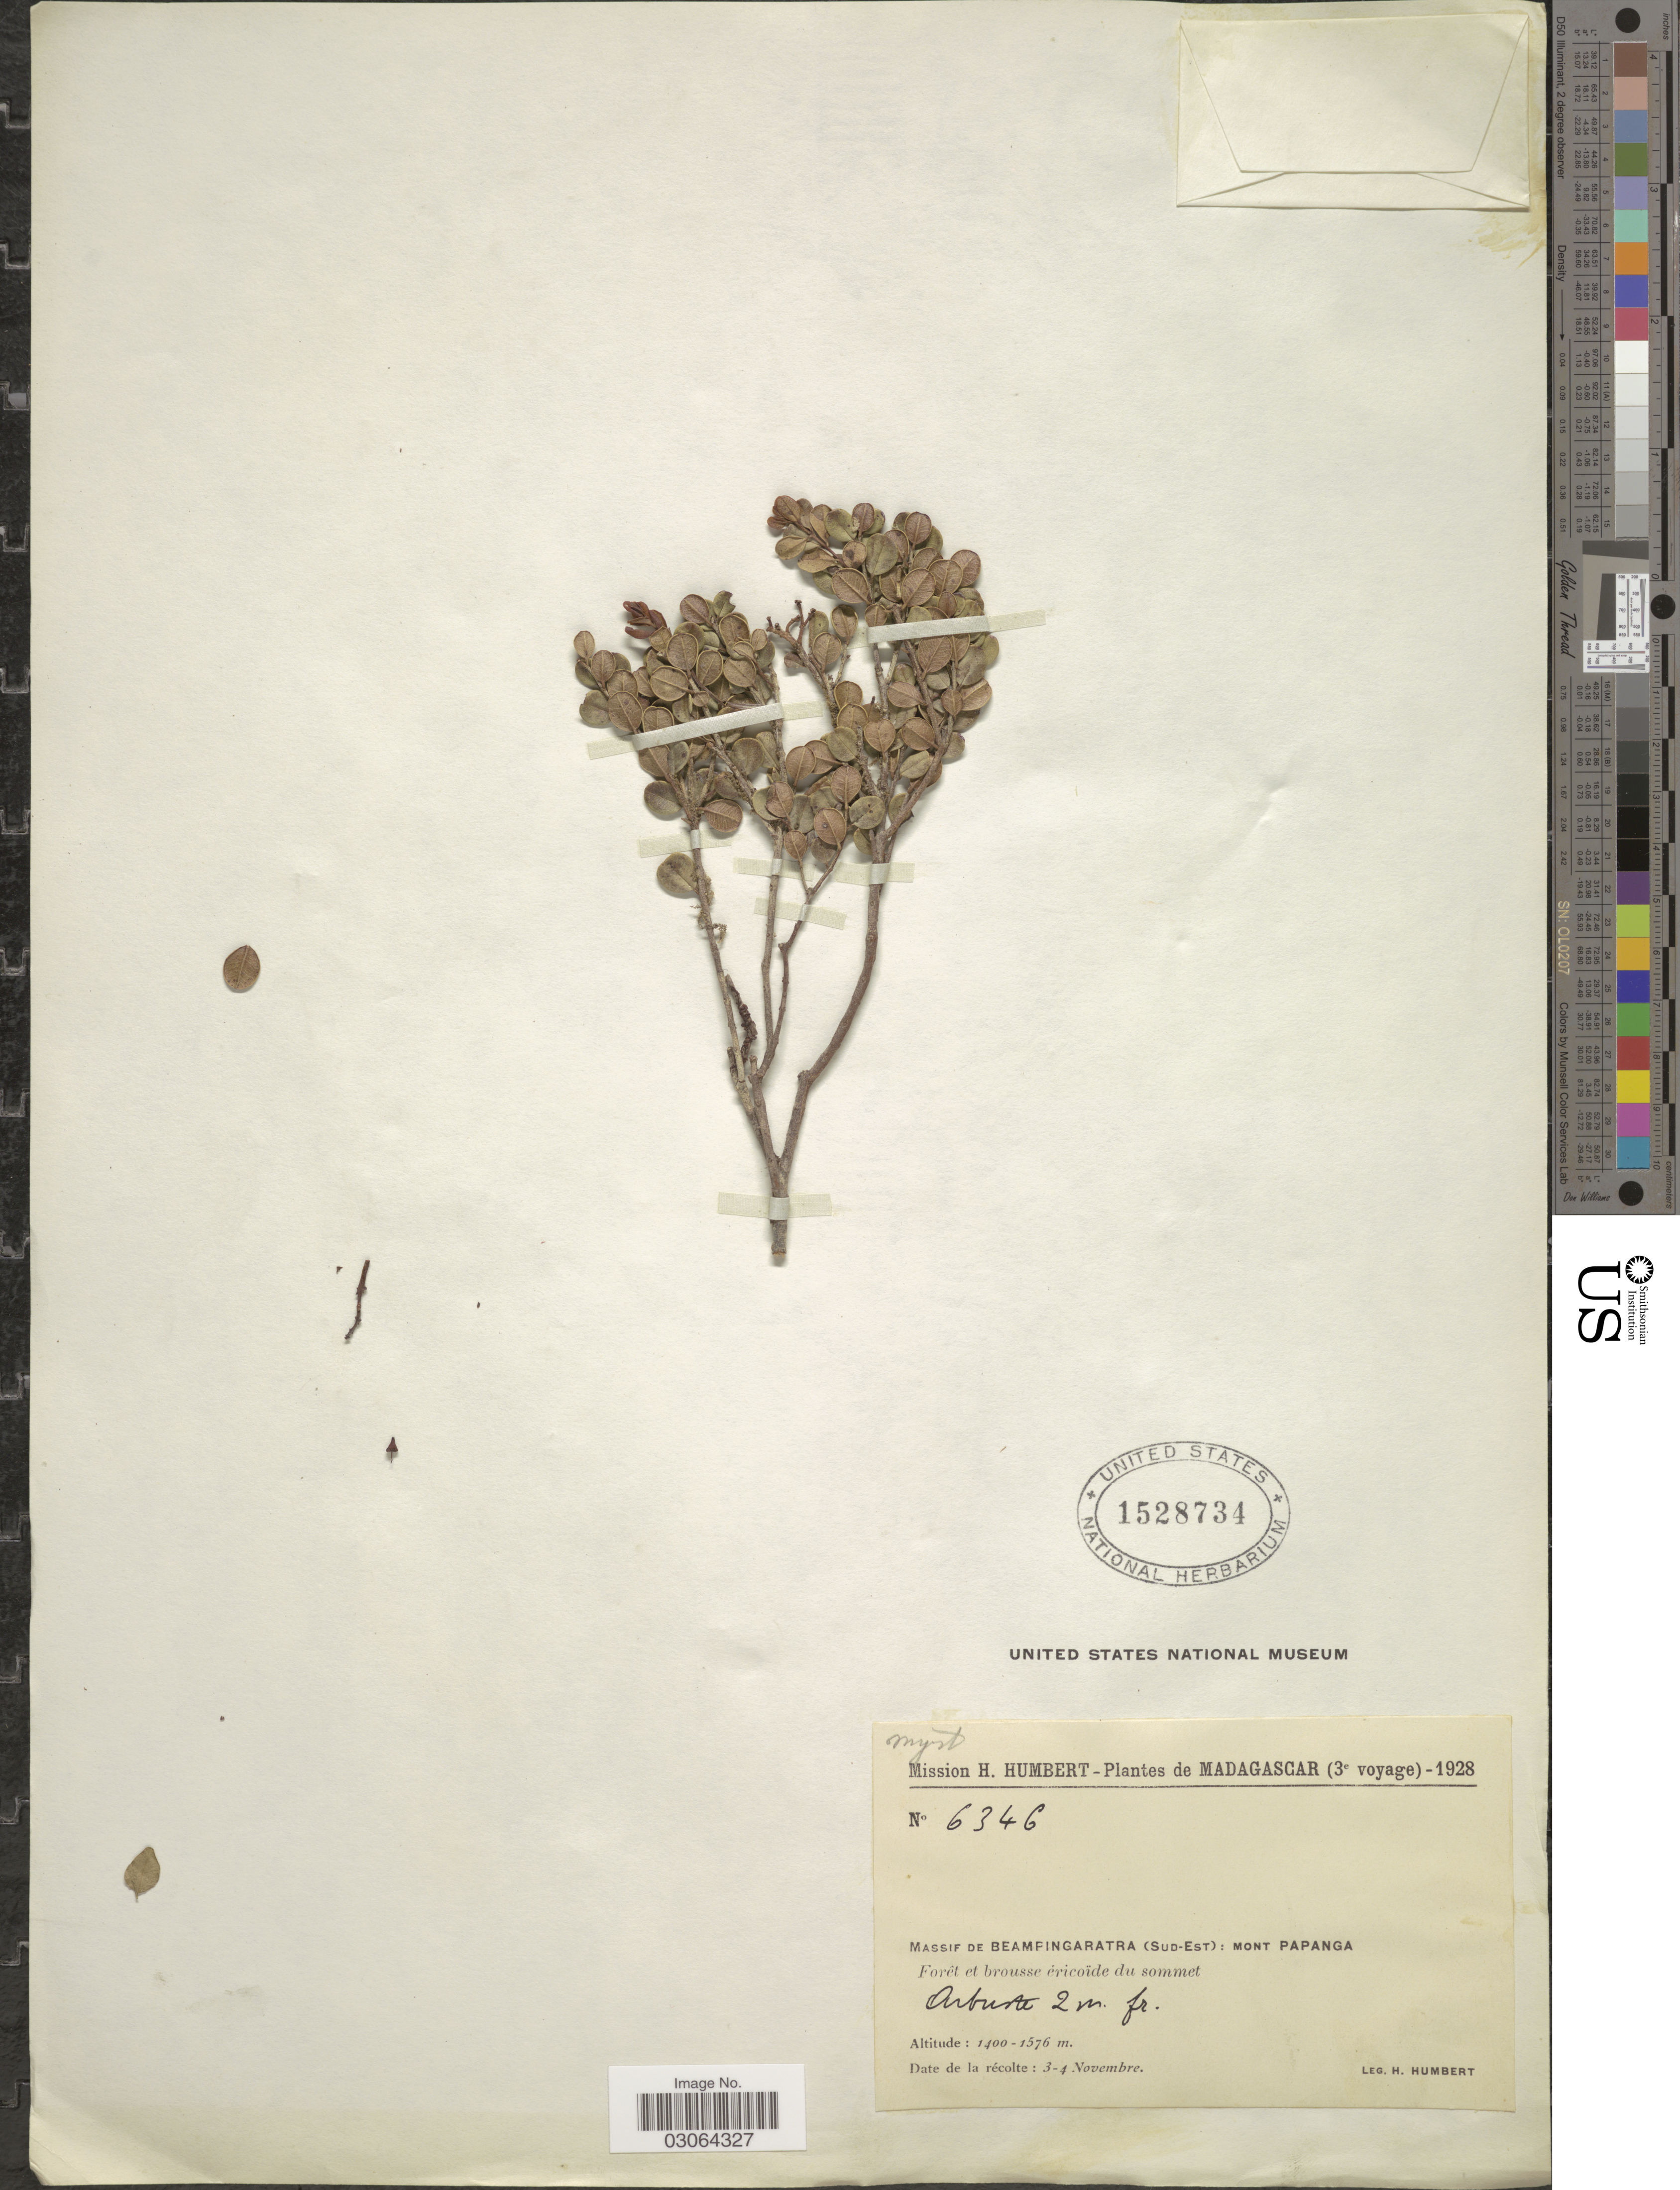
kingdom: Plantae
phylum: Tracheophyta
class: Magnoliopsida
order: Myrtales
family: Myrtaceae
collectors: H. Humbert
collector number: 6346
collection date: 1928-11-03/1928-11-04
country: Madagascar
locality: Massif De Beamfingaratra (Sud-Est): Mont Papanga.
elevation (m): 1400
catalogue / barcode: US 1528734